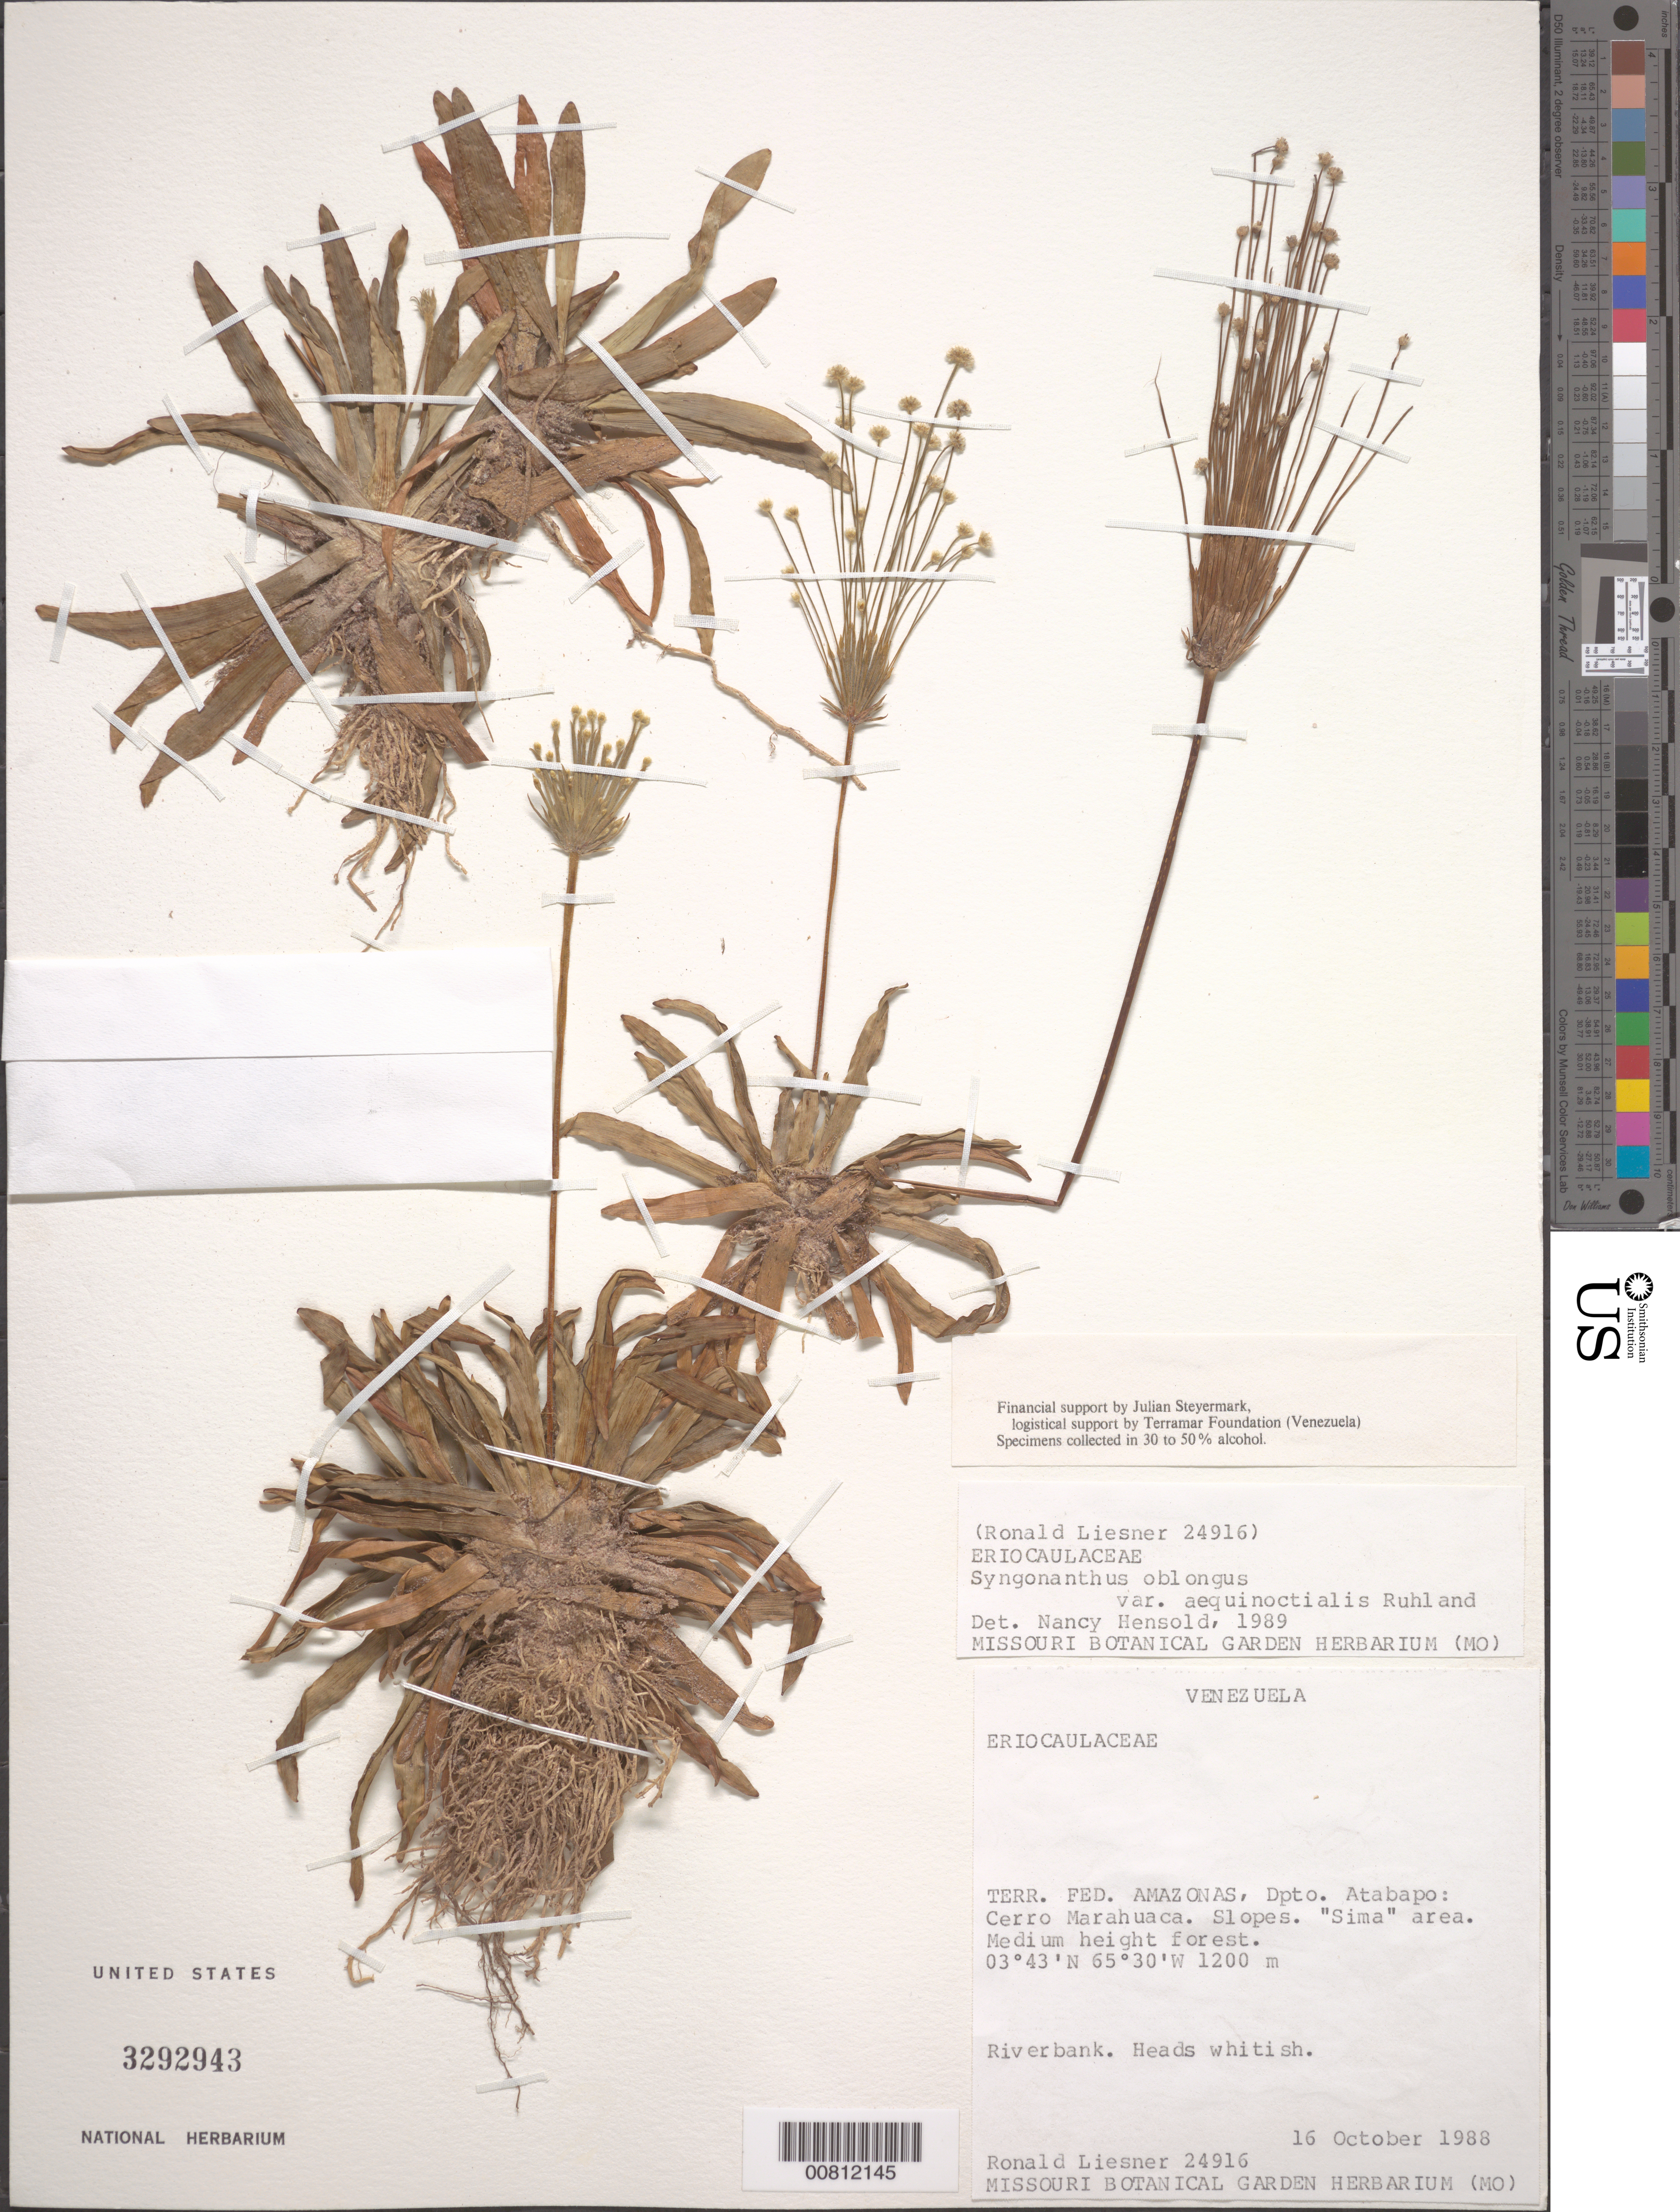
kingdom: Plantae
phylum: Tracheophyta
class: Liliopsida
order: Poales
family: Eriocaulaceae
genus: Syngonanthus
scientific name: Syngonanthus oblongus var. aequinoctialis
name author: Ruhland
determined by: Hensold, N.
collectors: R. L. Liesner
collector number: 24916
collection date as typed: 16-Oct-88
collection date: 1988-10-16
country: Venezuela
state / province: Amazonas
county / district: Atabapo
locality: Cerro Marahuaca, "Sima" area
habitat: Medium height forest; riverbank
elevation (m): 1200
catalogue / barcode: US 3292943